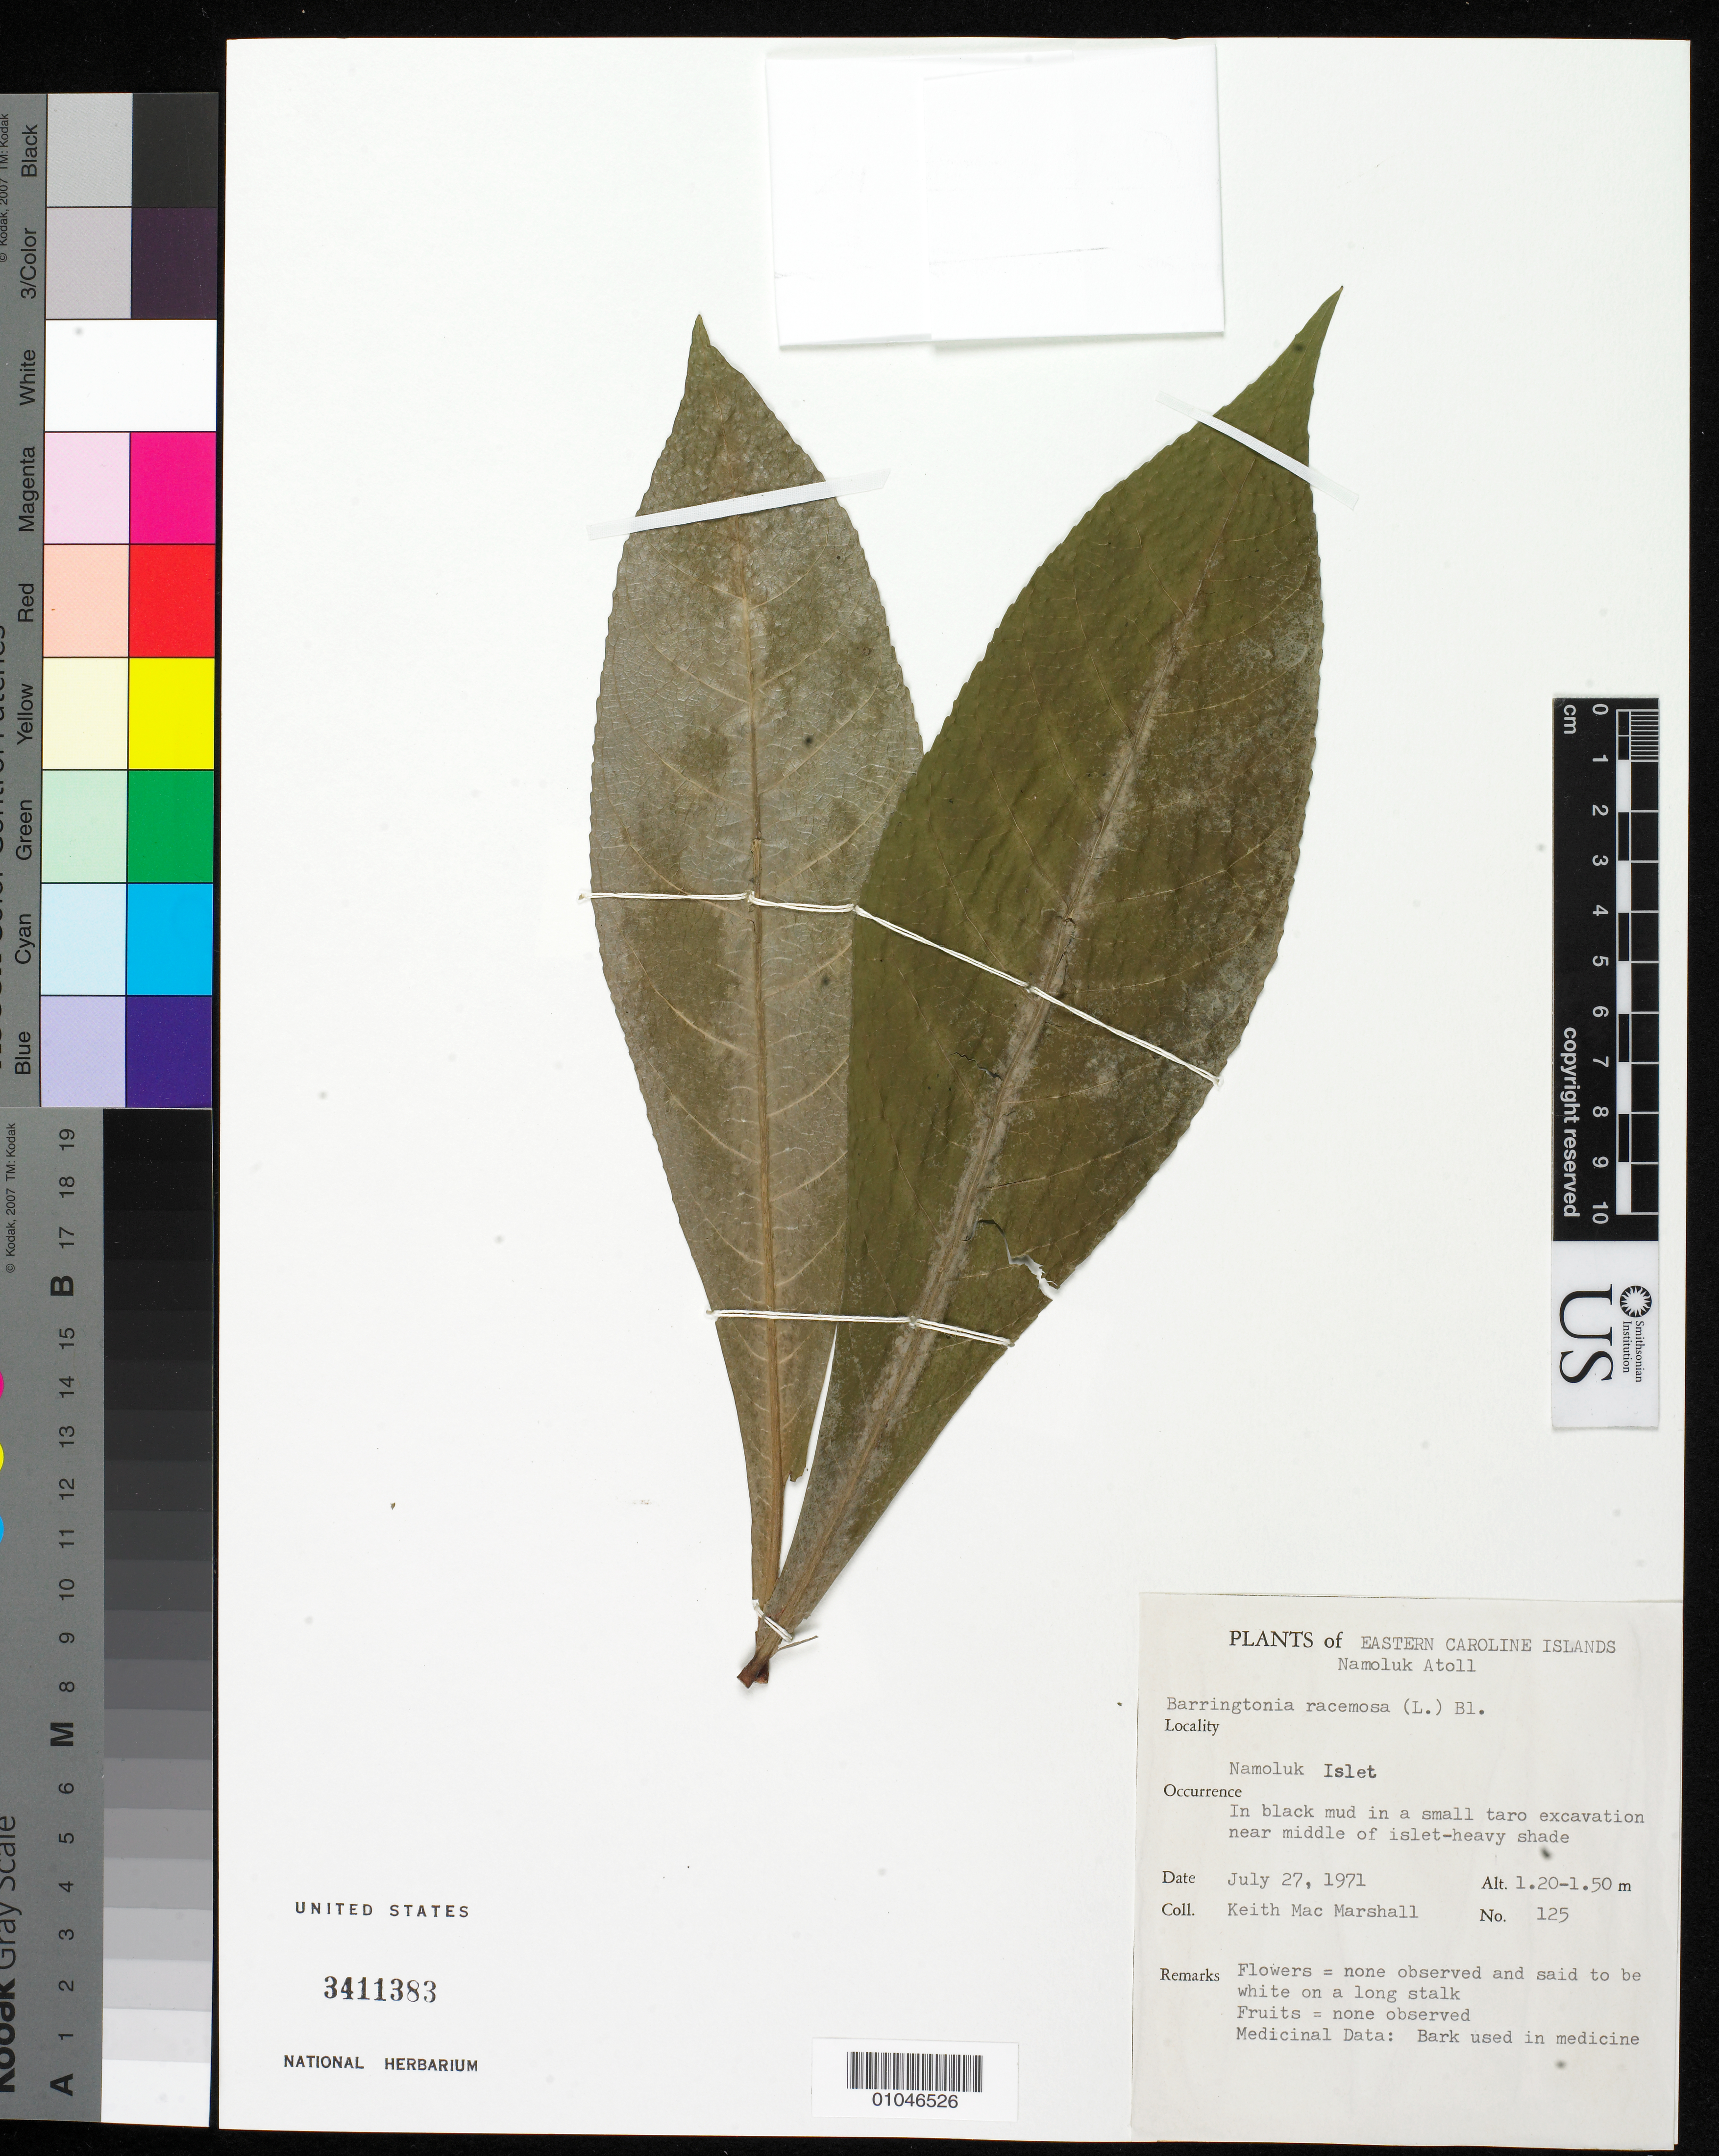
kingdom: Plantae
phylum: Tracheophyta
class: Magnoliopsida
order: Ericales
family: Lecythidaceae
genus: Barringtonia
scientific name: Barringtonia racemosa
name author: (L.) Spreng.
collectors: K. M. Marshall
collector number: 125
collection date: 1971-07-27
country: Micronesia, Federated States of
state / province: Truk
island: Namokuk [Namoluk] Atoll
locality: In black mud in a small taro excavation near middle of islet, Namoluk Islet, Eastern Caroline Islands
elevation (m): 1.2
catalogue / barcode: US 3411383